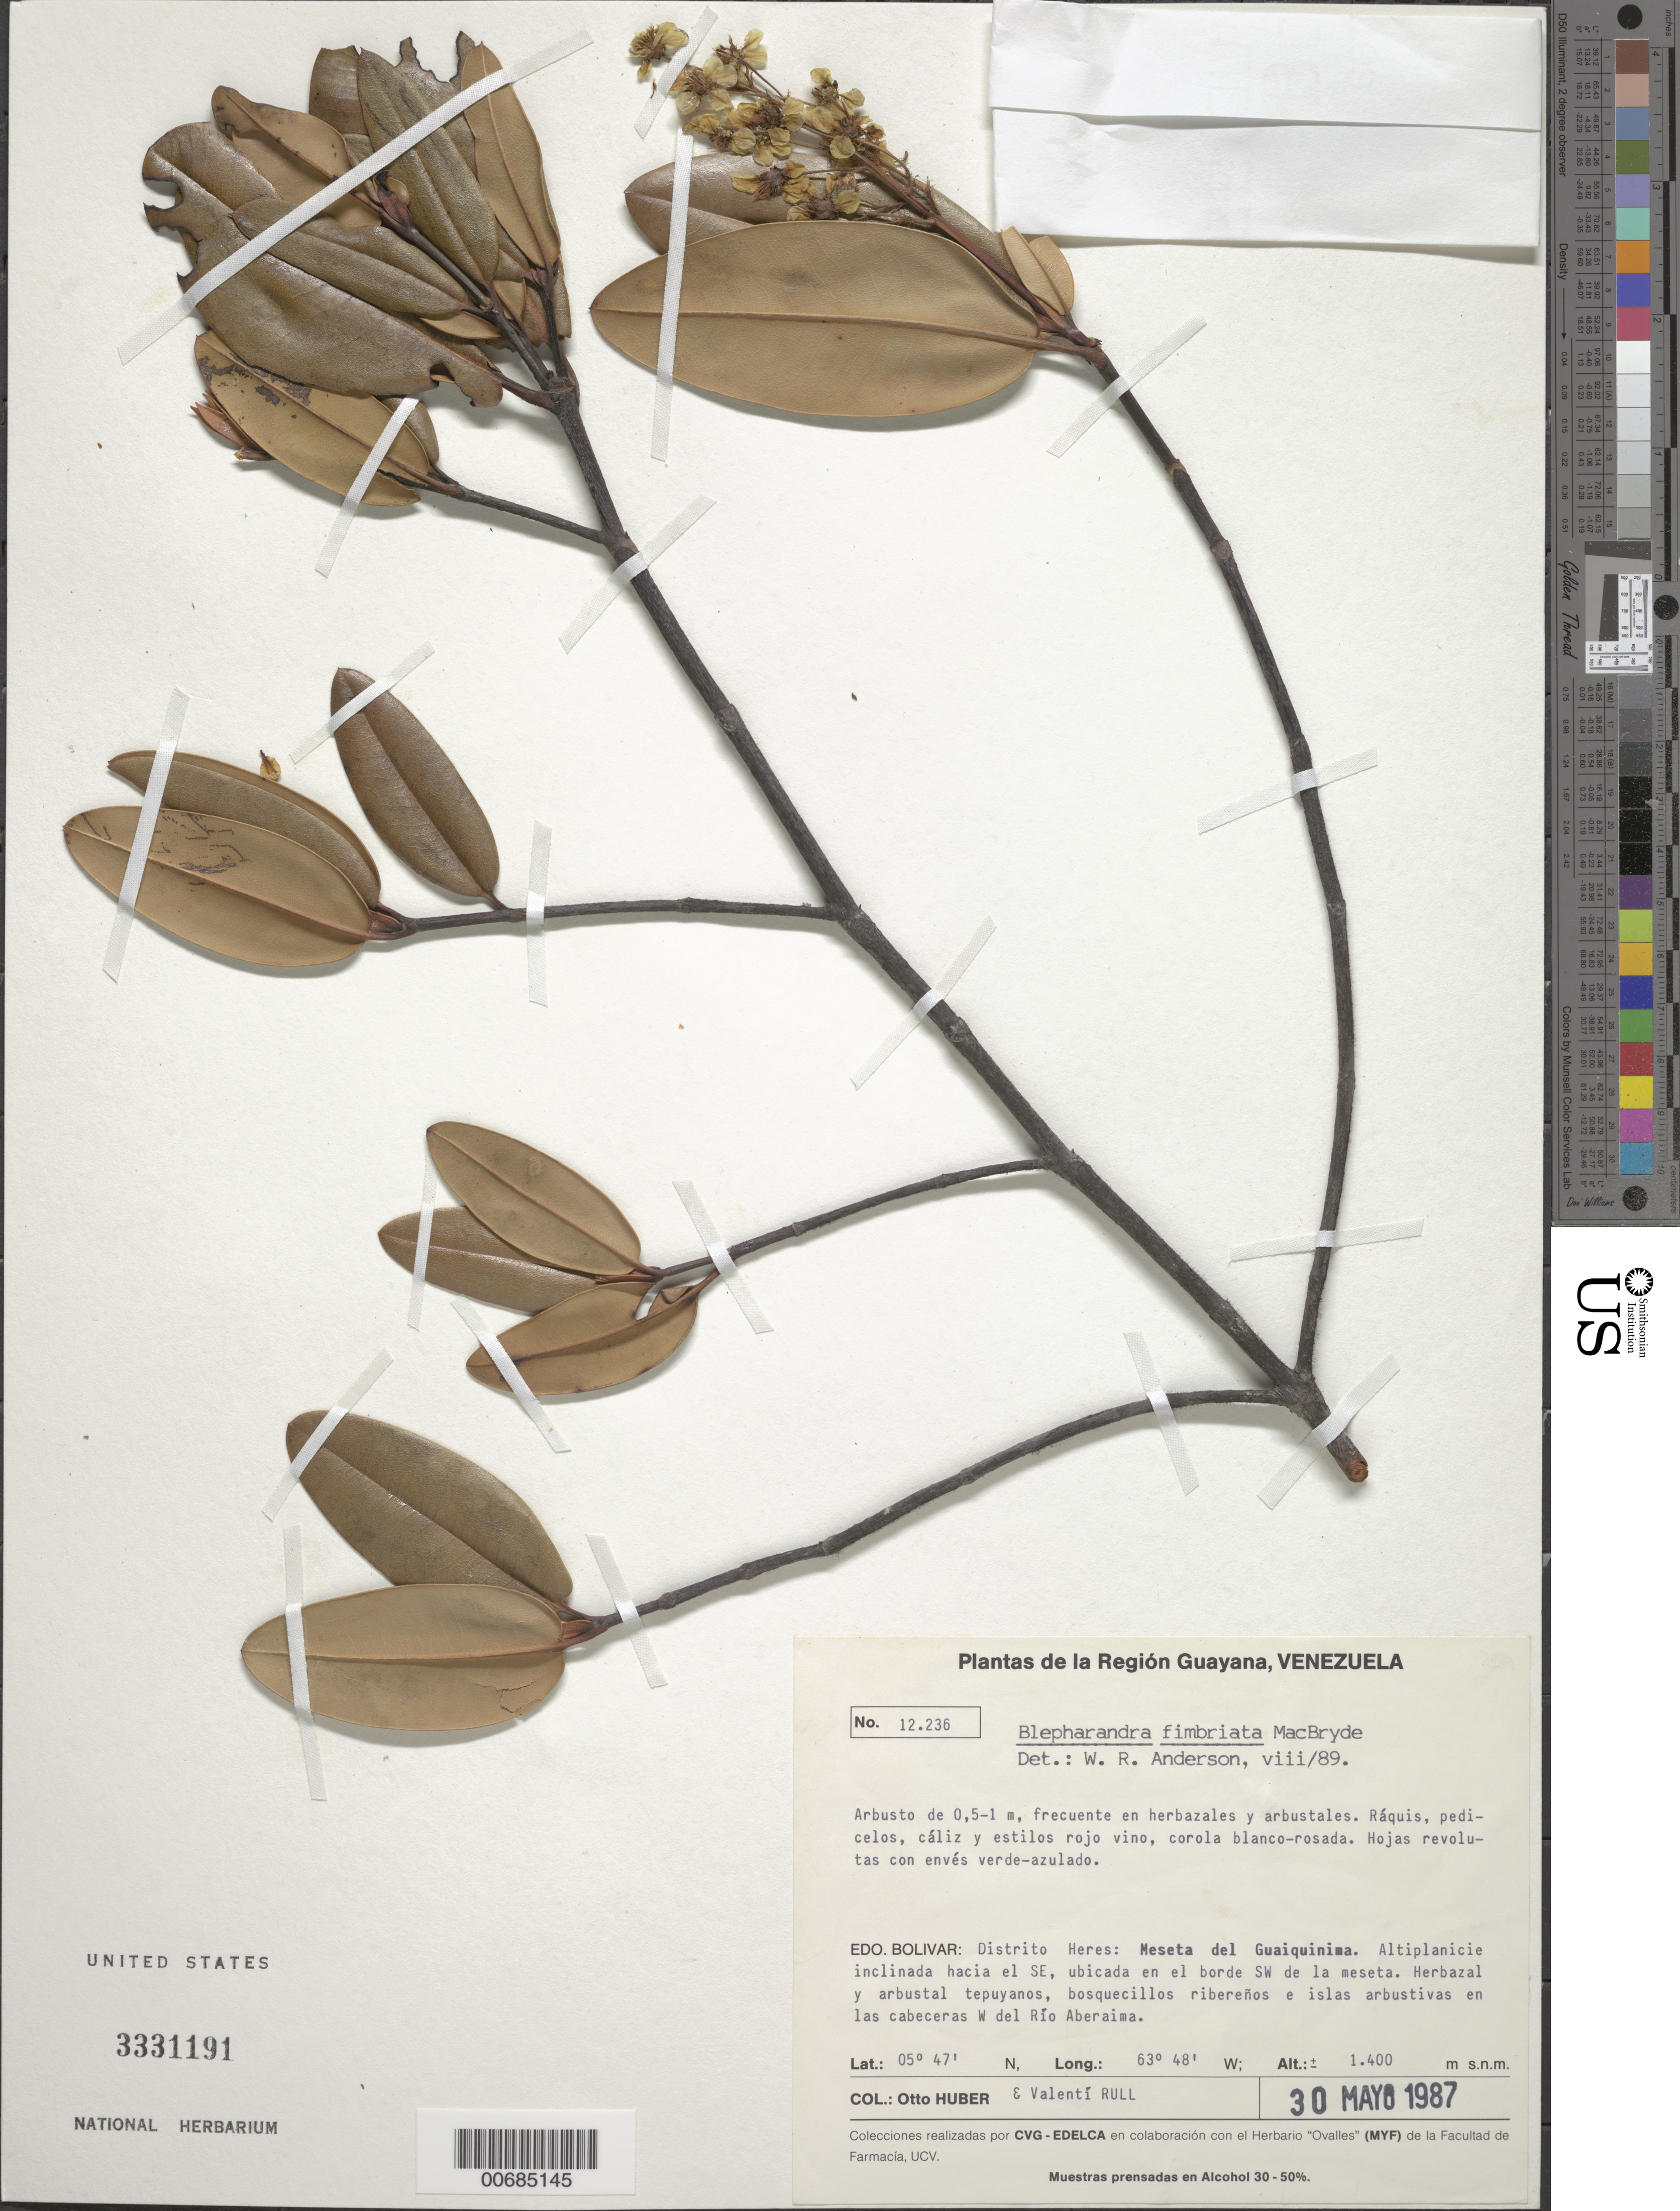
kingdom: Plantae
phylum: Tracheophyta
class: Magnoliopsida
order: Malpighiales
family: Malpighiaceae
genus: Blepharandra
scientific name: Blepharandra fimbriata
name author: MacBryde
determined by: Anderson, W. R., (MICH), University of Michigan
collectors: O. Huber & V. Rull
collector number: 12236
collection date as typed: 30-May-87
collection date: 1987-05-30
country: Venezuela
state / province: Bolívar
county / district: Heres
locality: Meseta del Guaiquinima, W of Río Aberiama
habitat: Herbazal y arbustal tepuyanos, bosquecillos riberenos e islas arbustivas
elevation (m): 1400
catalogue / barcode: US 3331191